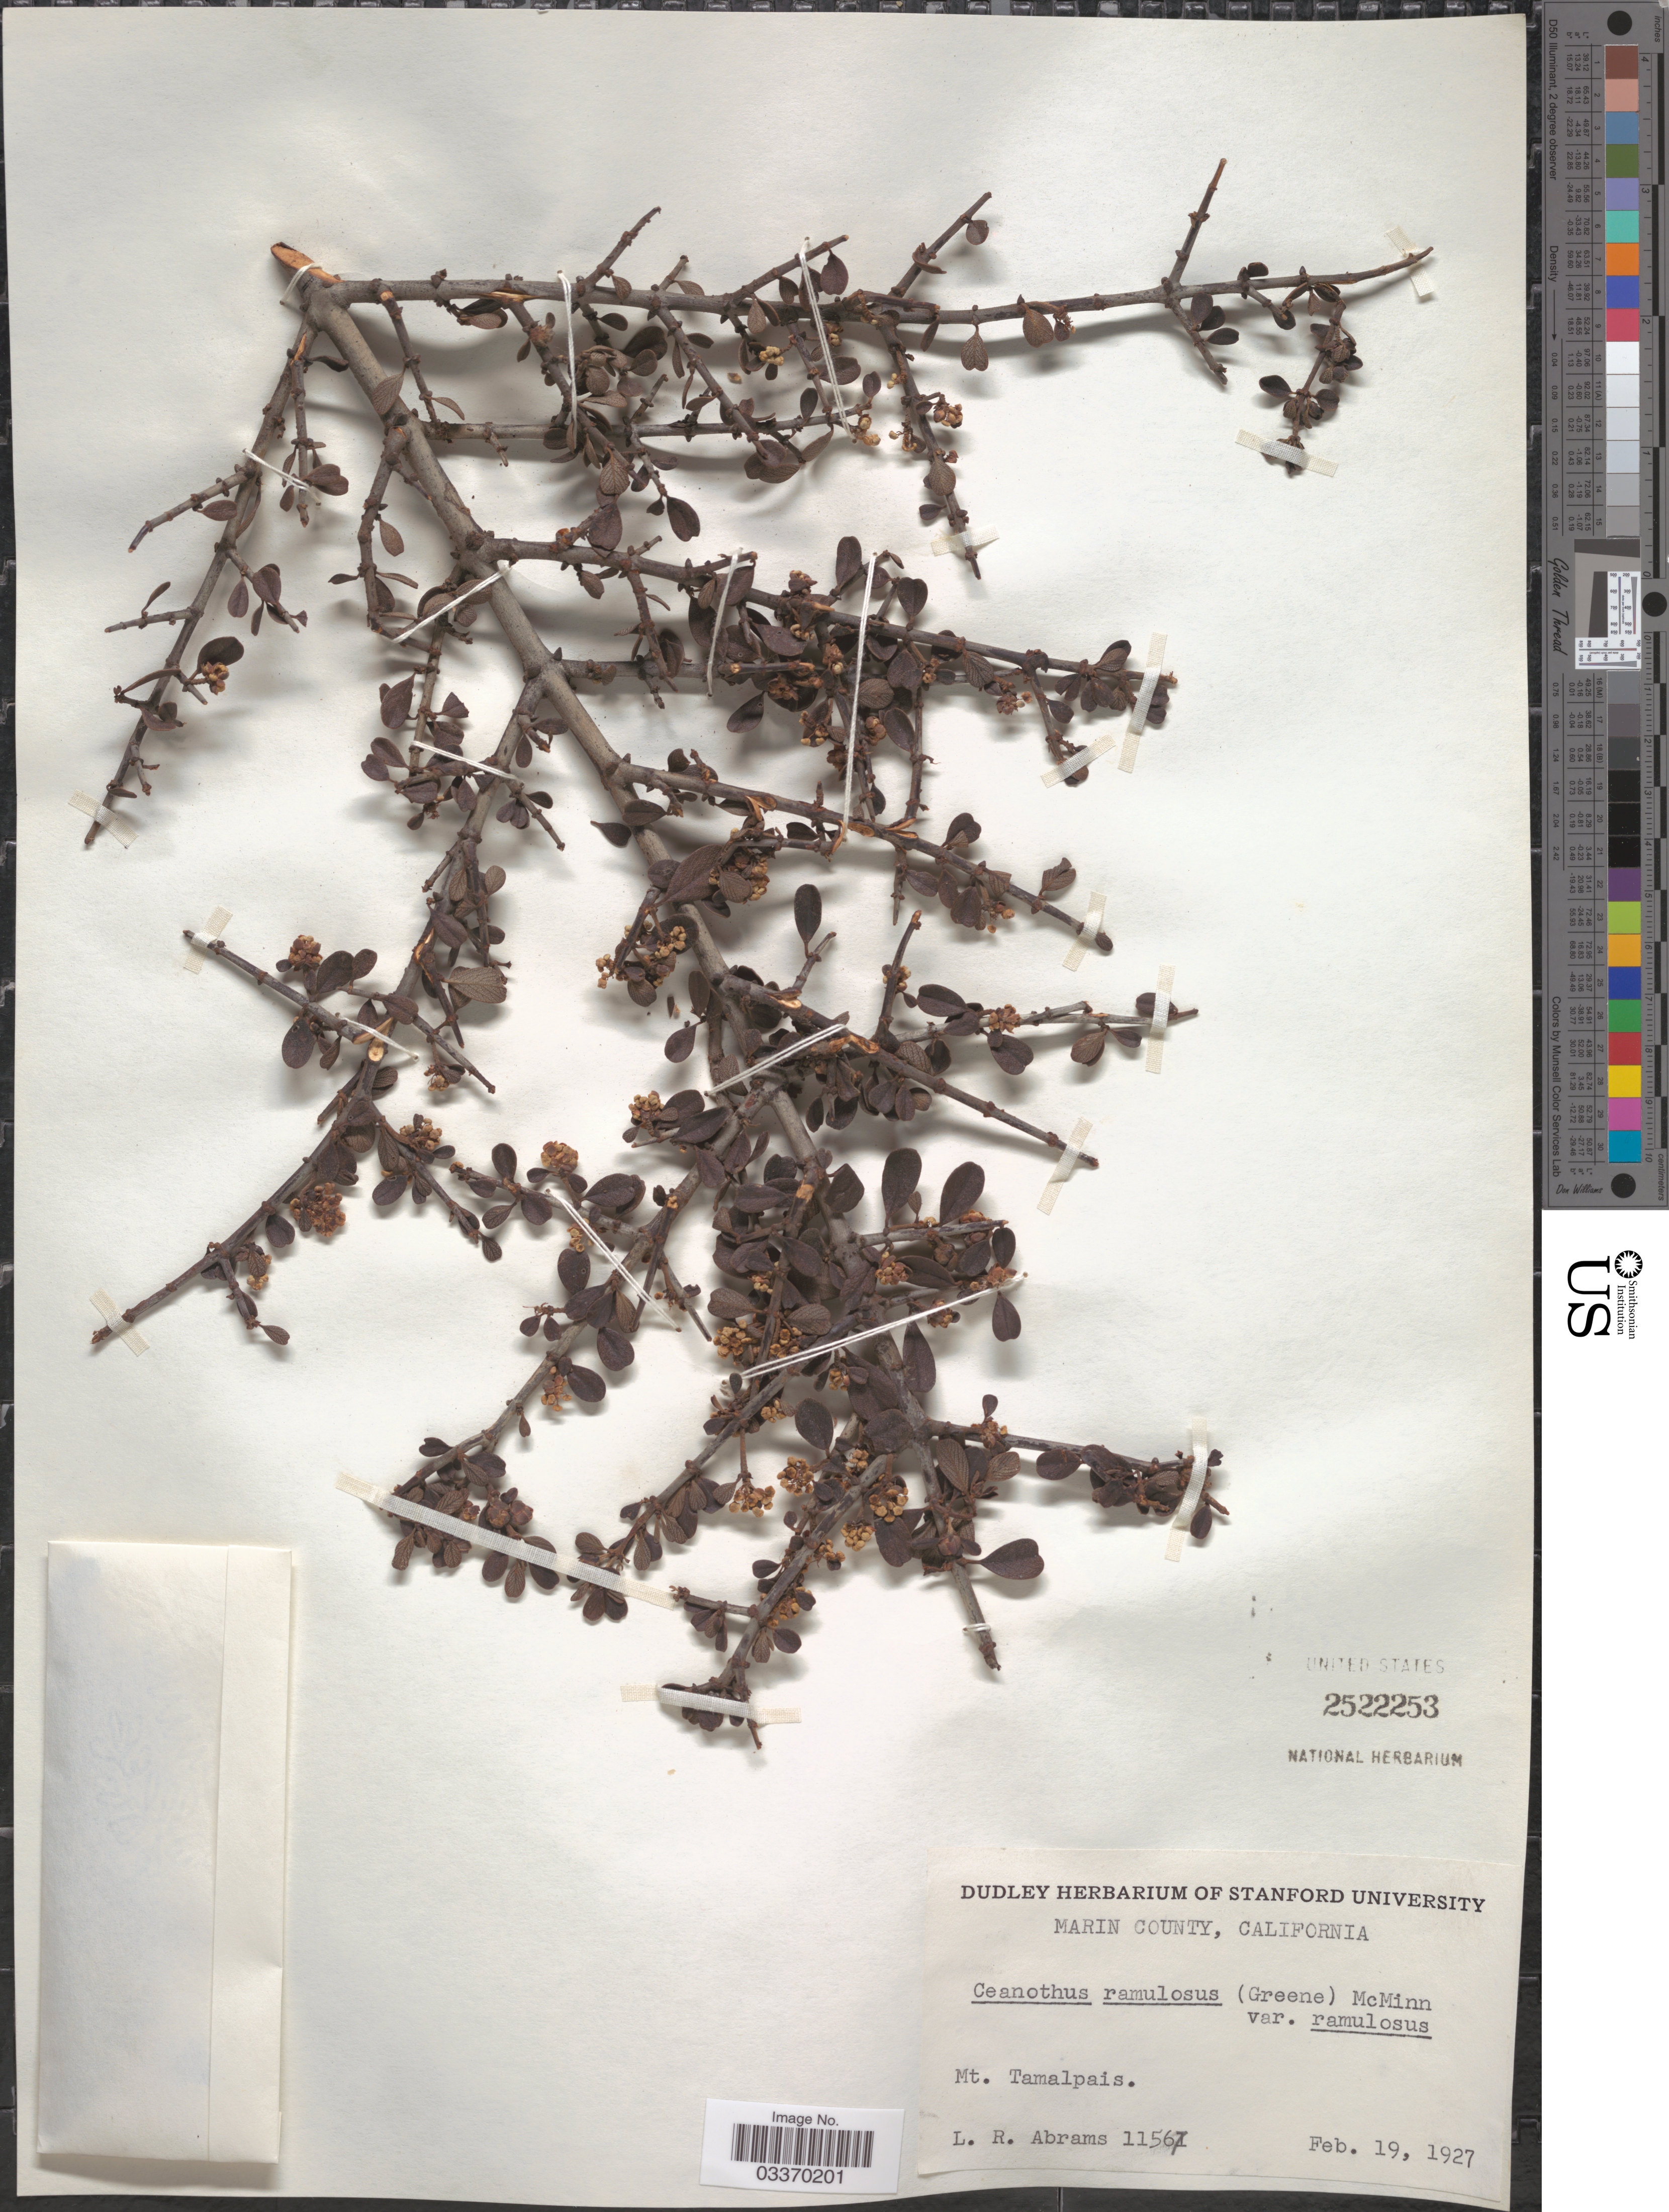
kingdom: Plantae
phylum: Tracheophyta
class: Magnoliopsida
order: Rosales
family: Rhamnaceae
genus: Ceanothus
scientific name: Ceanothus ramulosus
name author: (Greene) McMinn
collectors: L. Abrams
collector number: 1156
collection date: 1927-02-19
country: United States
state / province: California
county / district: Marin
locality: Marin County, Mt. Tamalpais.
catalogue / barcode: US 2522253